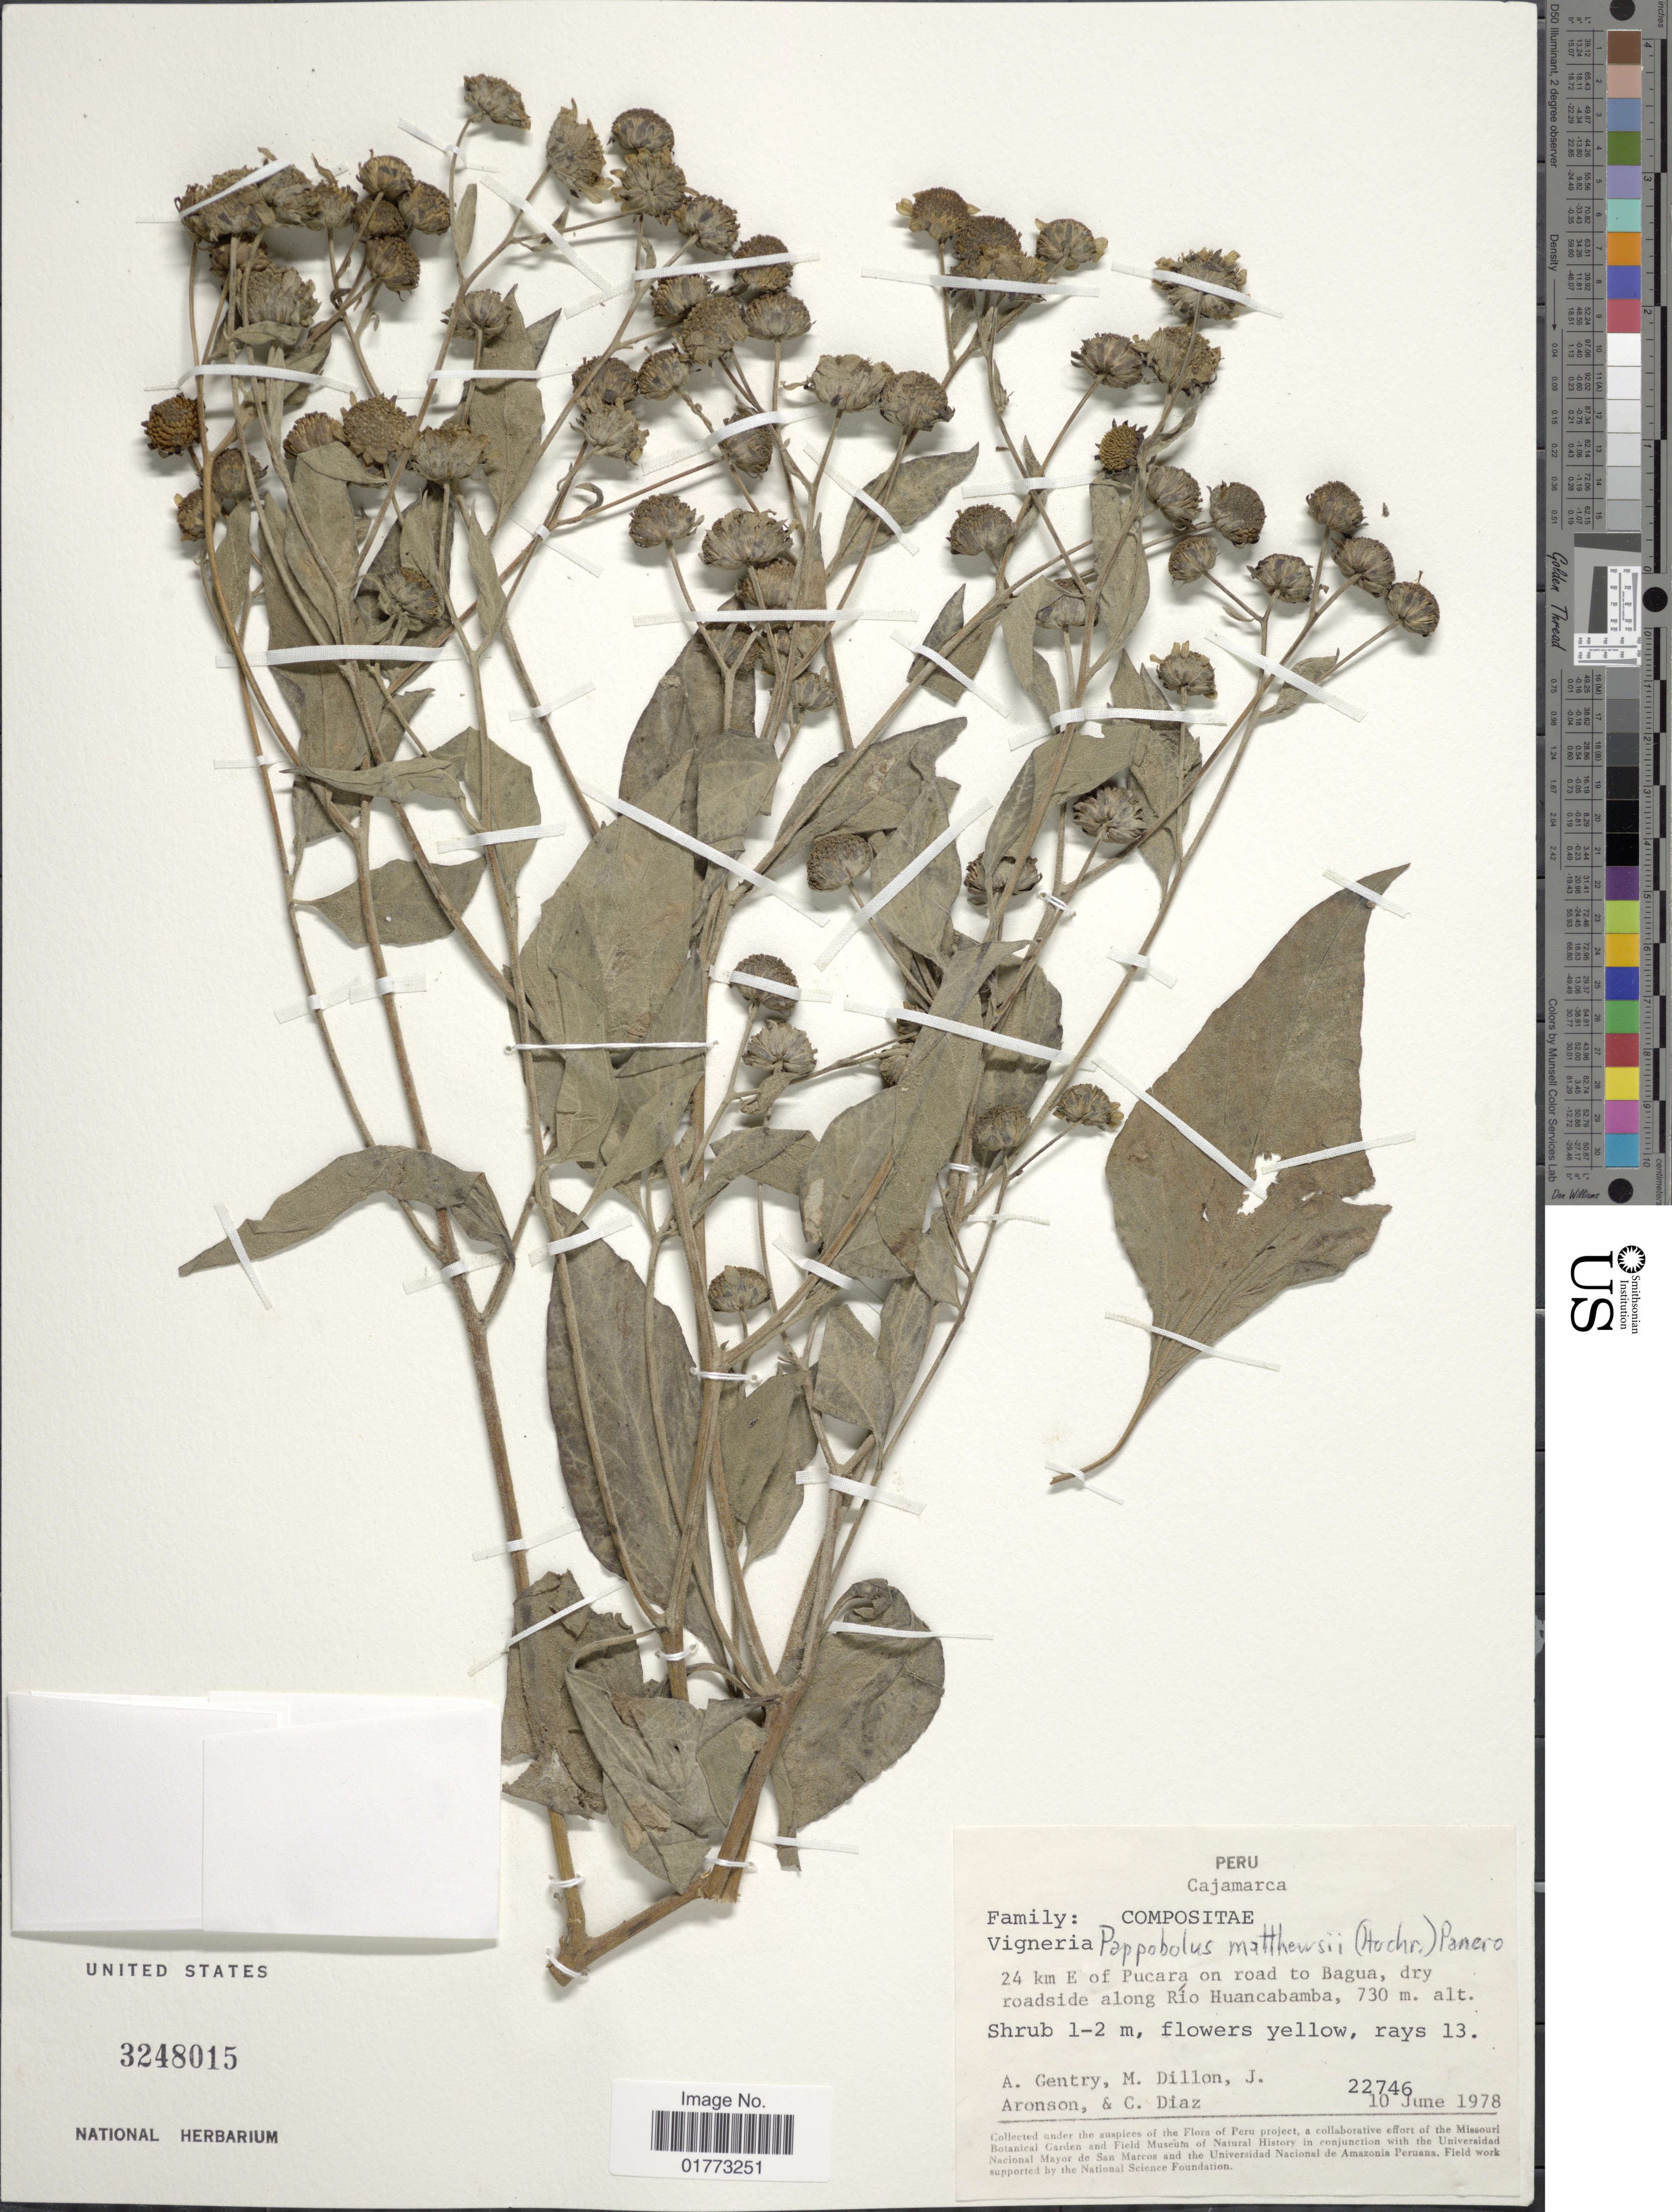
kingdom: Plantae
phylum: Tracheophyta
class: Magnoliopsida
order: Asterales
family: Asteraceae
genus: Pappobolus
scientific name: Pappobolus matthewsii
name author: (Hochr.) Panero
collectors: A. H. Gentry, M. O. Dillon, J. Aronson & C. Díaz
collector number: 22746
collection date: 1978-06-10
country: Peru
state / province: Cajamarca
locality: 24 km E of Pucara on road to Bagua, dry roadside along Río Huancabamba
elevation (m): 730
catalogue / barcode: US 3248015